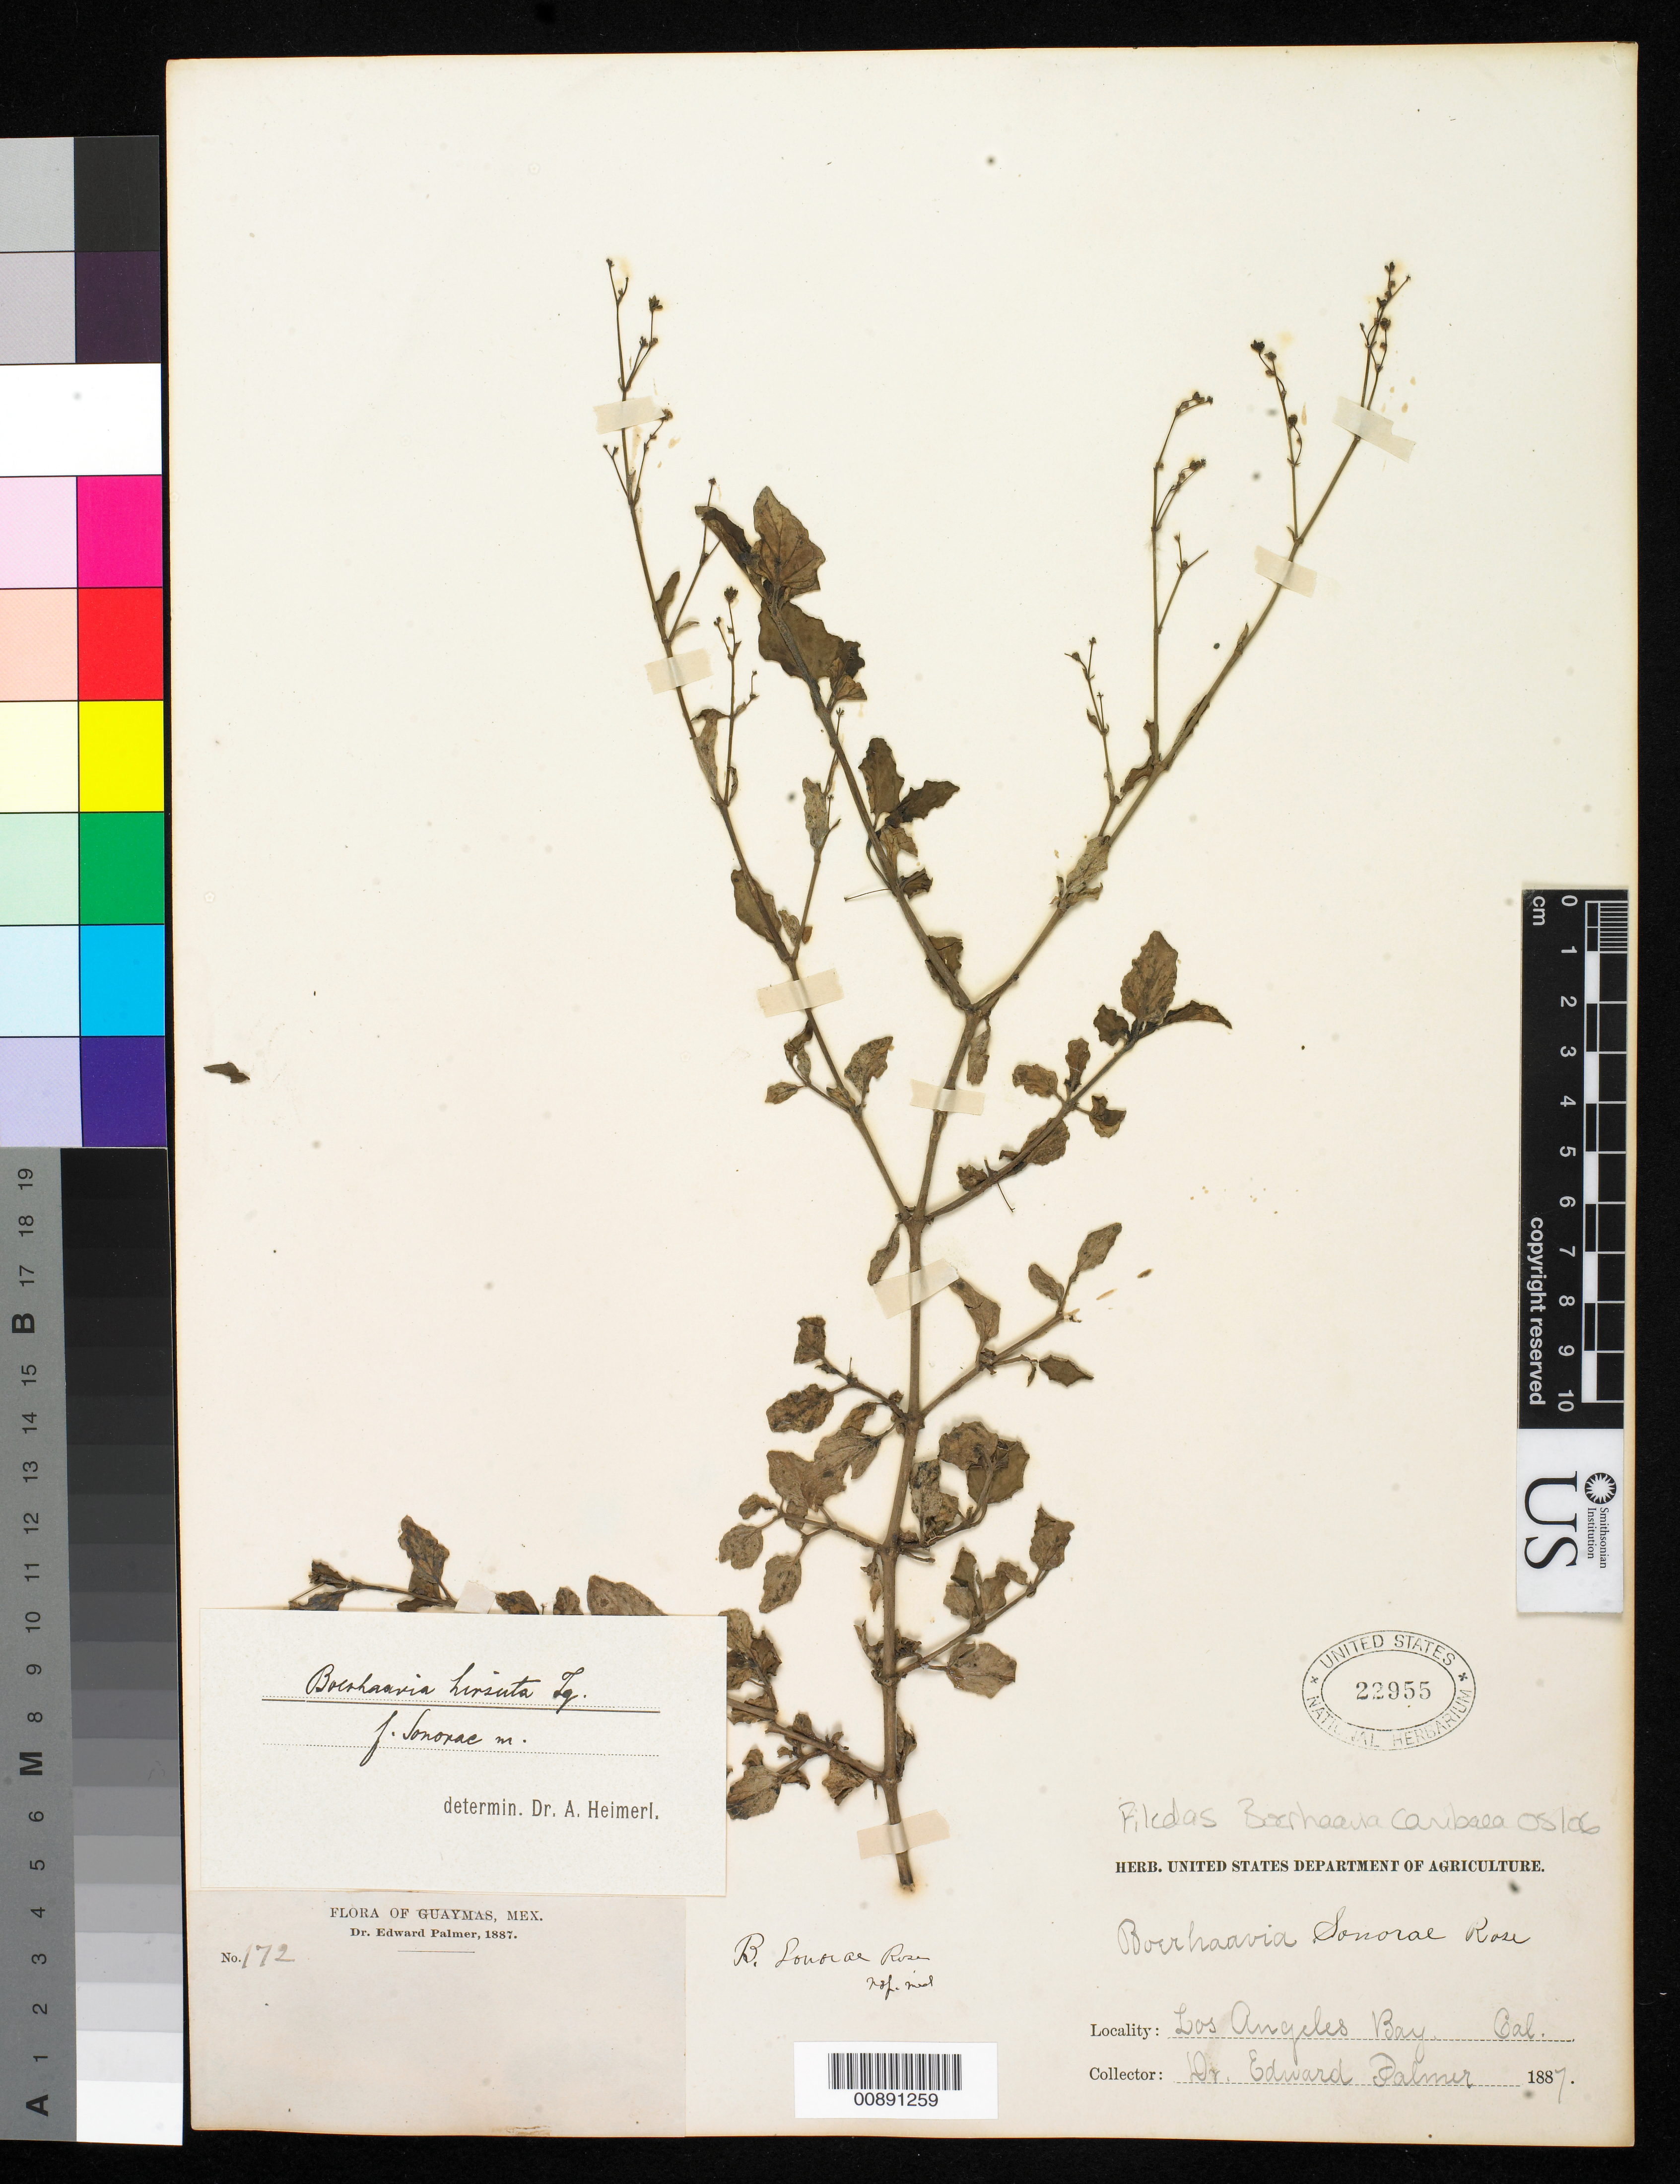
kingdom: Plantae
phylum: Tracheophyta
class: Magnoliopsida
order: Caryophyllales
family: Nyctaginaceae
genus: Boerhavia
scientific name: Boerhavia caribaea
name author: Jacq.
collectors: E. Palmer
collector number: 172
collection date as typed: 1887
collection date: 1887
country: Mexico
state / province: Baja California Norte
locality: Los Angeles Bay, Baja California.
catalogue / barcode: US 22955